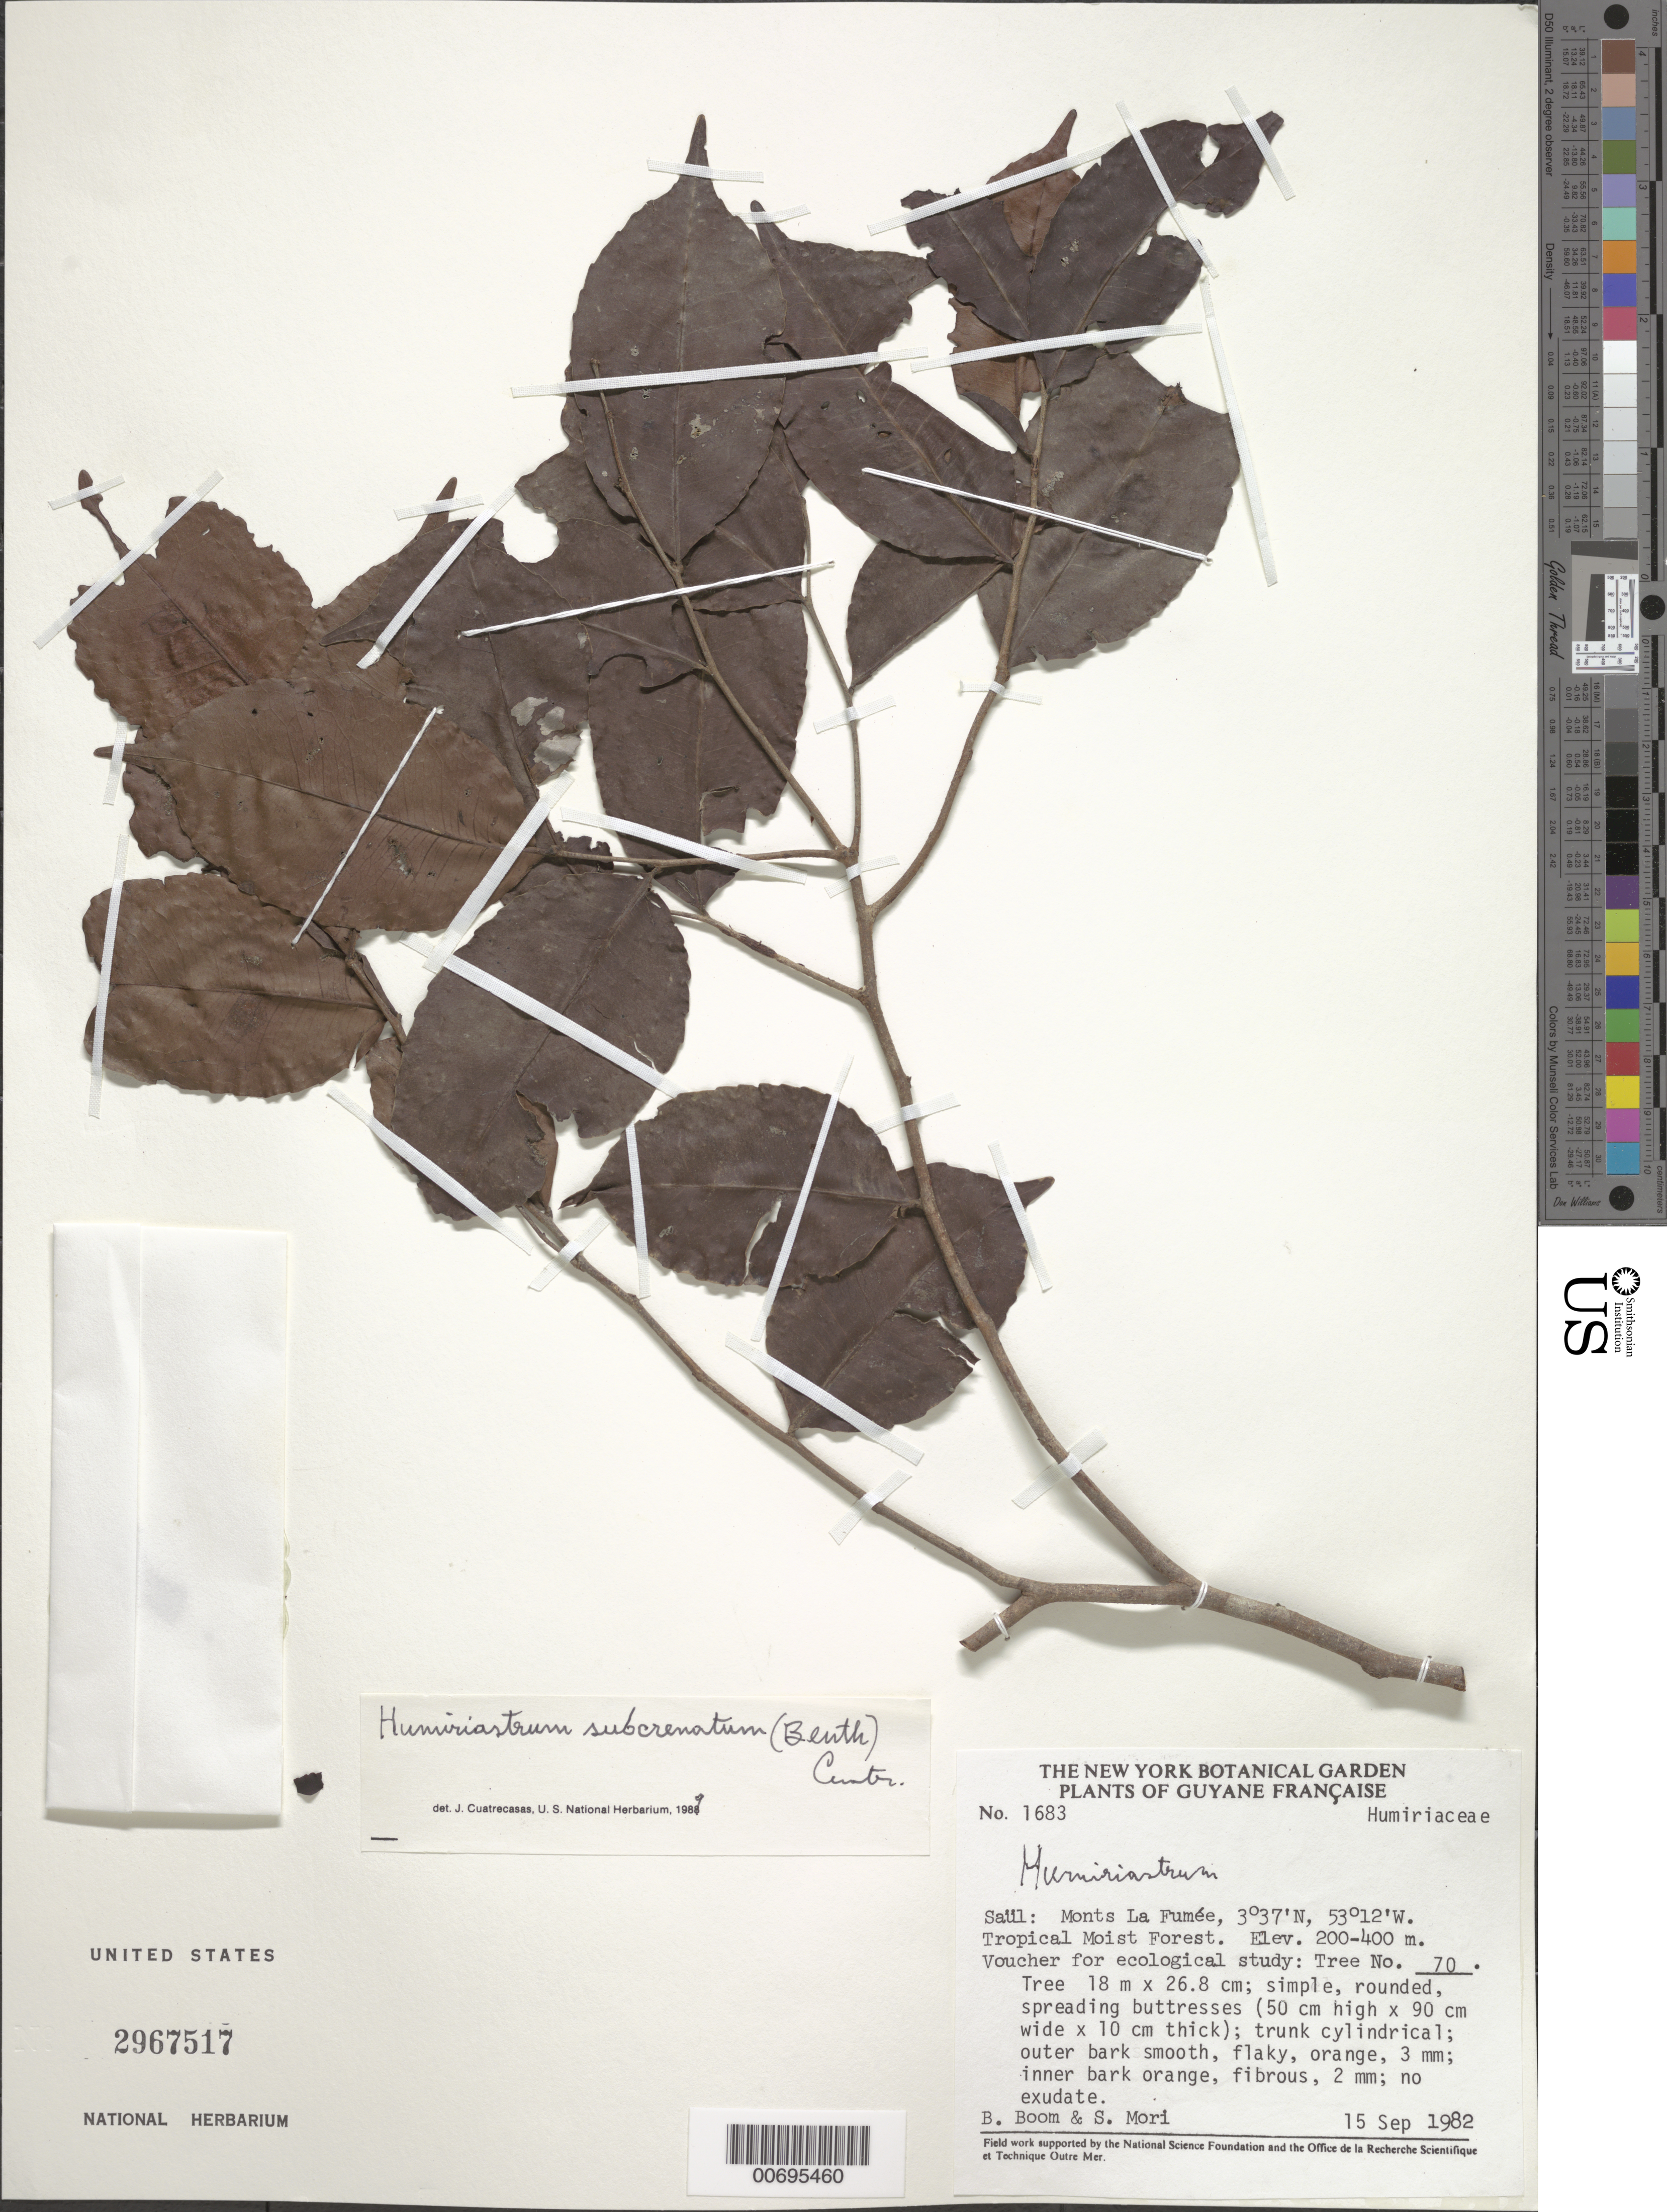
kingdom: Plantae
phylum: Tracheophyta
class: Magnoliopsida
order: Malpighiales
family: Humiriaceae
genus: Humiriastrum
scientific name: Humiriastrum subcrenatum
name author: (Benth.) Cuatrec.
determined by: Cuatrecasas, J.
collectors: B. M. Boom & S. Mori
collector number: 1683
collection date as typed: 15-Sep-82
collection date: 1982-09-15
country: French Guiana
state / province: Saint-Laurent-du-Maroni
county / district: Saül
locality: Saül, Monts La Fumée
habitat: Tropical moist forest; tree no. 70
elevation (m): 200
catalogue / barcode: US 2967517